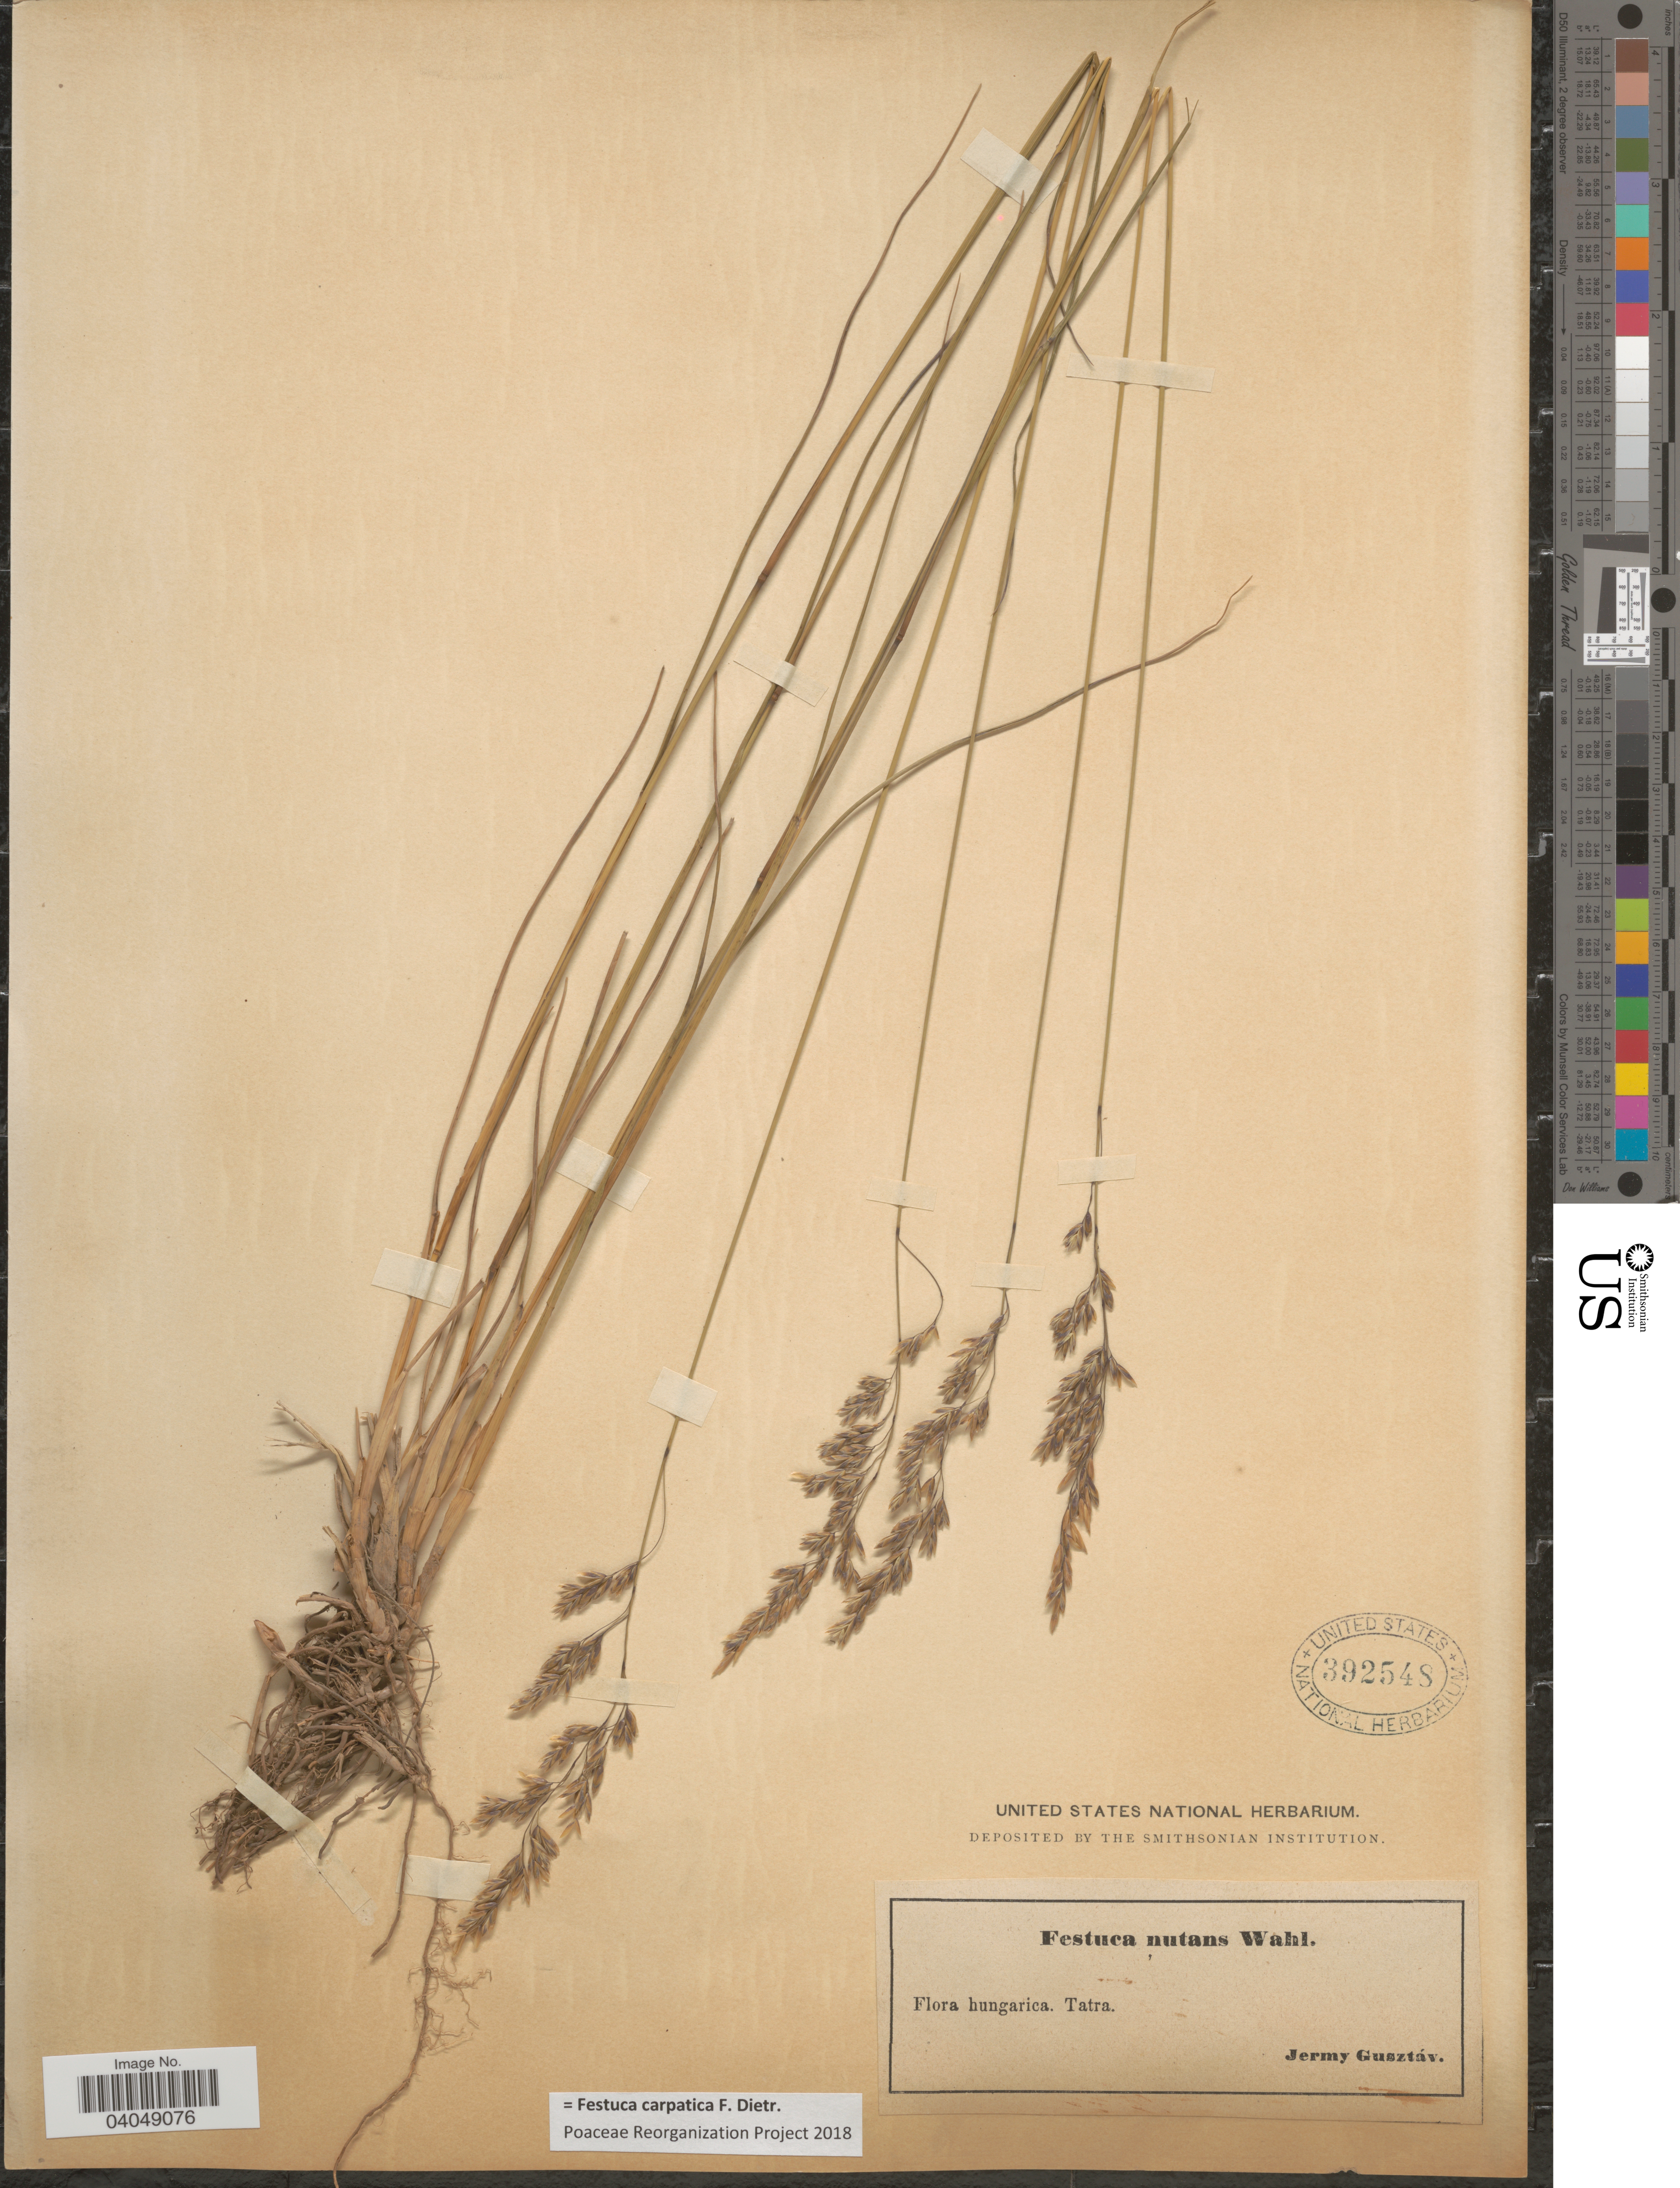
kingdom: Plantae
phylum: Tracheophyta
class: Liliopsida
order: Poales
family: Poaceae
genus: Festuca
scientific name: Festuca carpatica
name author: F. Dietr.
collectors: J. Gusztav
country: Hungary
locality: Hungarica. Tatra.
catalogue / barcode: US 392548